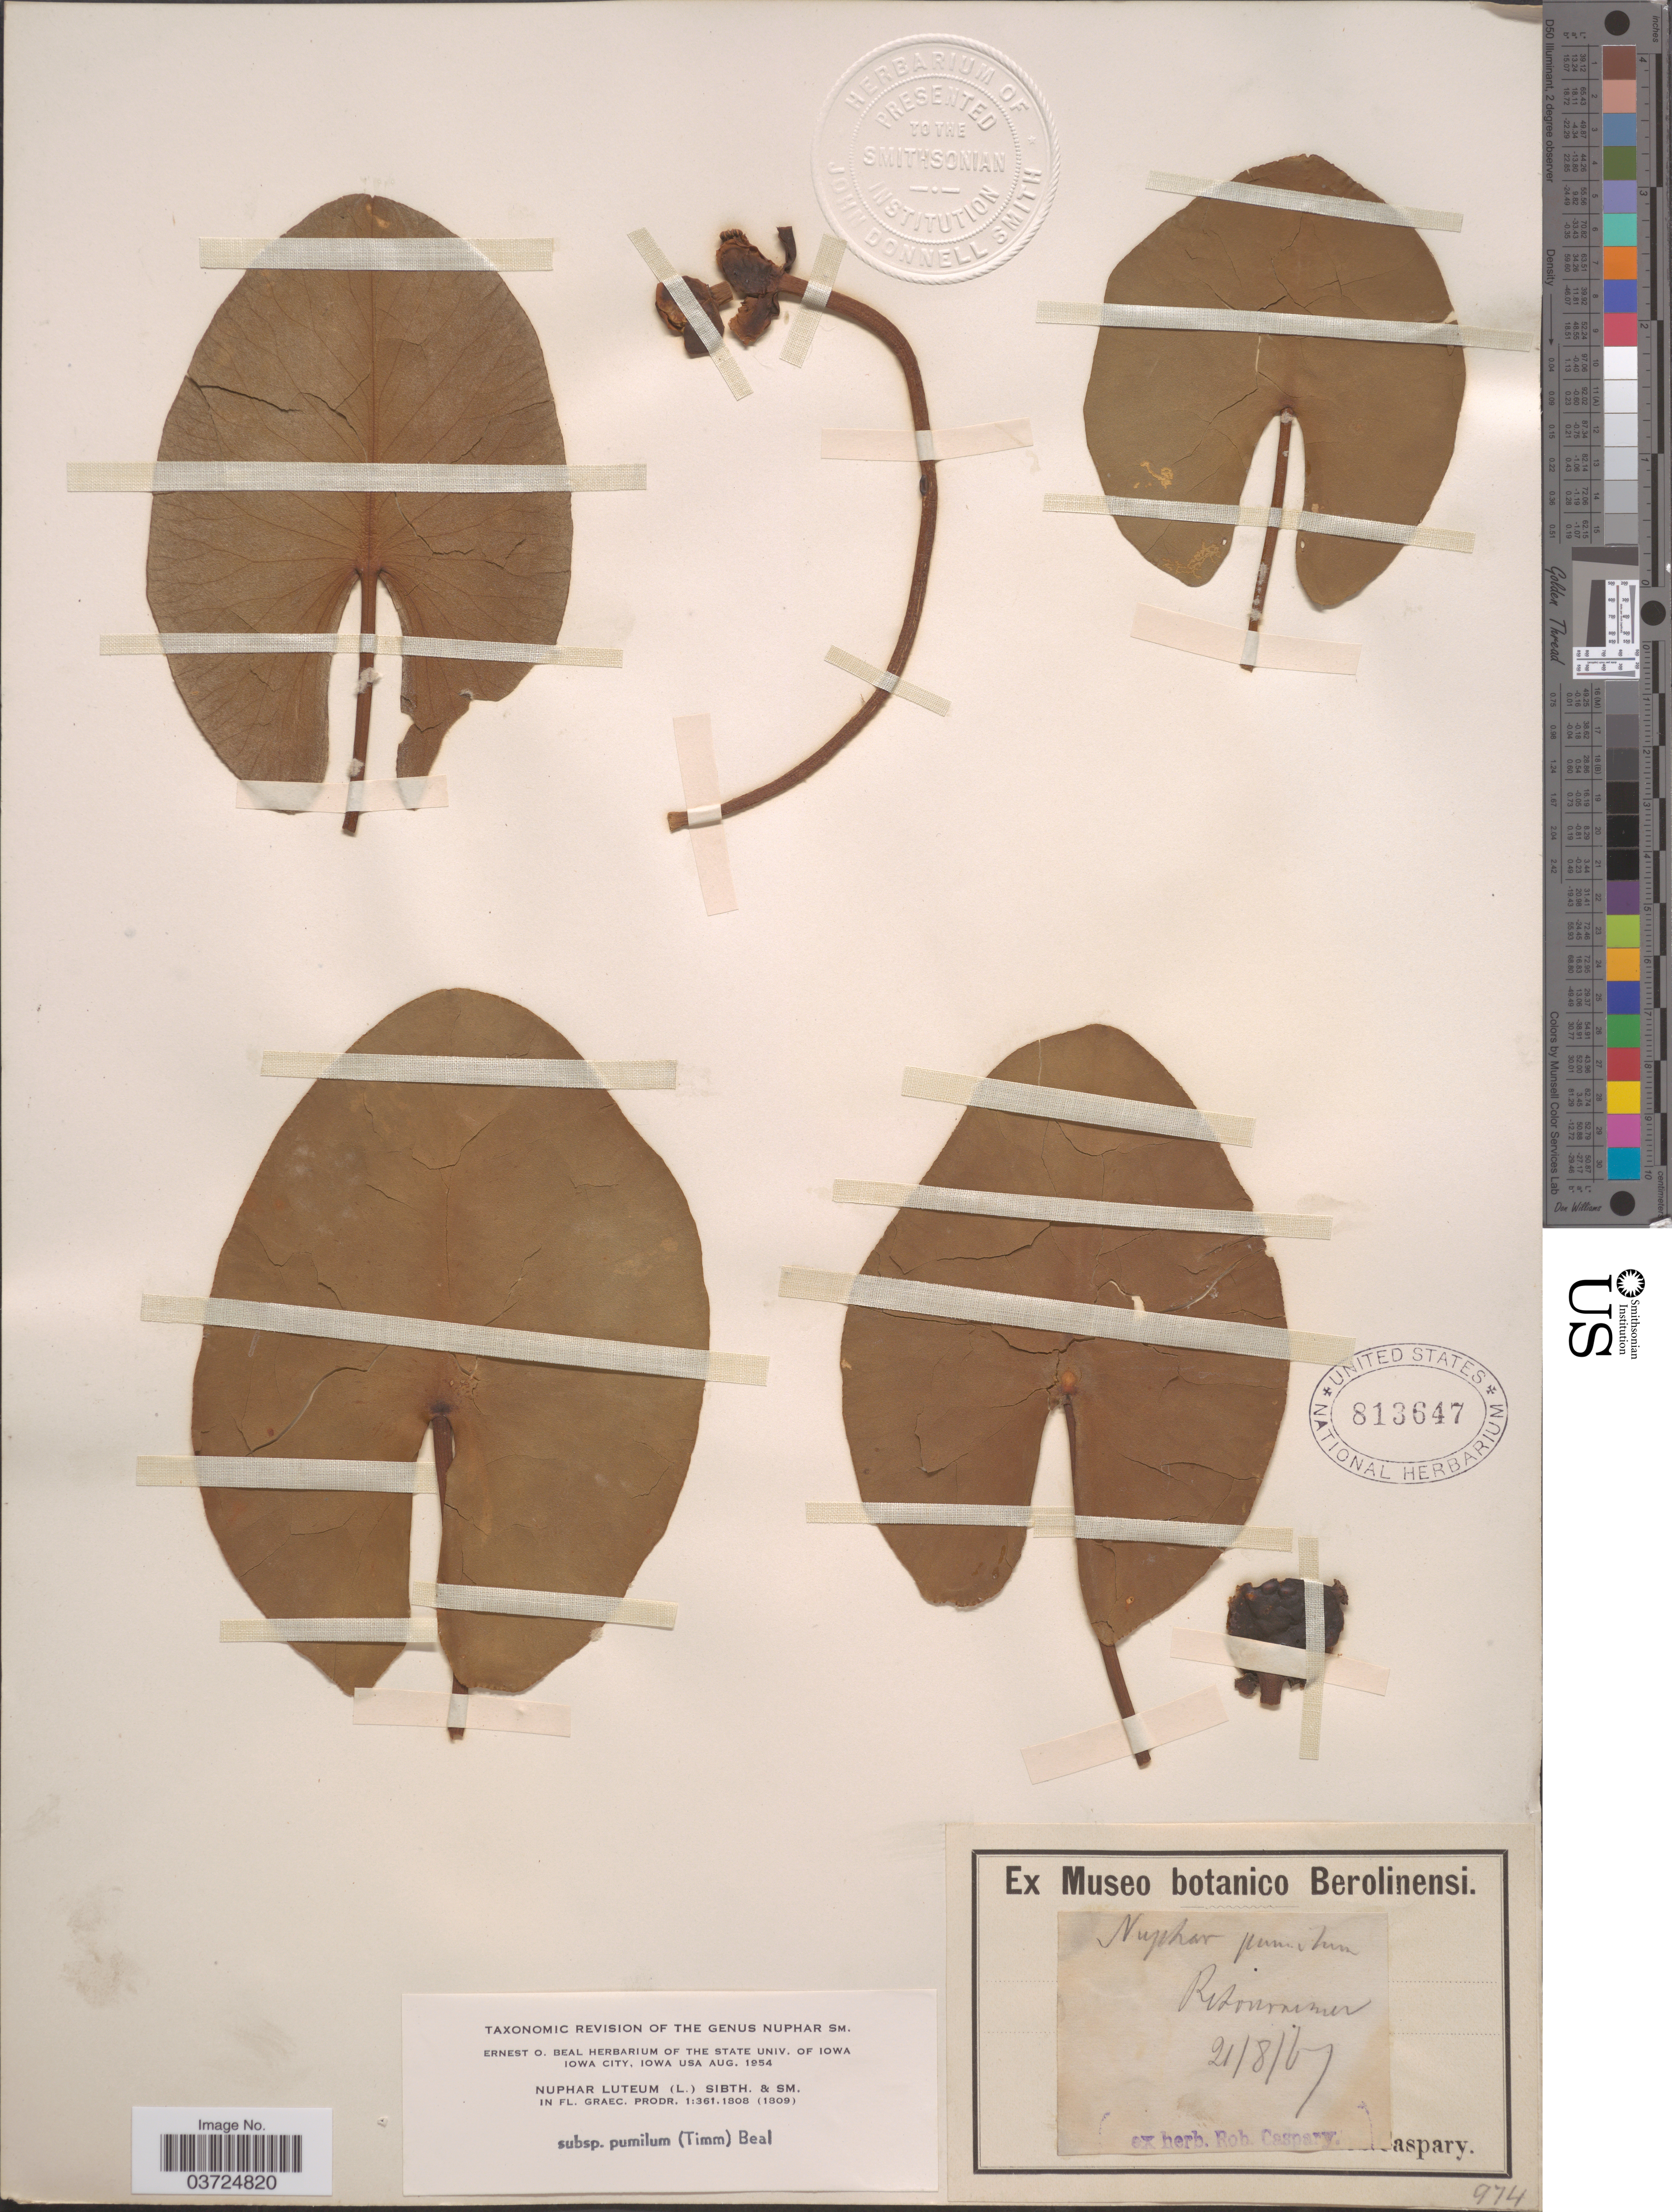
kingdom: Plantae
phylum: Tracheophyta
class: Magnoliopsida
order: Nymphaeales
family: Nymphaeaceae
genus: Nuphar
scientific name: Nuphar lutea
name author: (L.) Sm.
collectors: ex herb. Rob. Caspary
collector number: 974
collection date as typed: Transcribed d/m/y: 21/8/67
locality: Retonemmer. [interpreted]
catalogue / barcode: US 813647